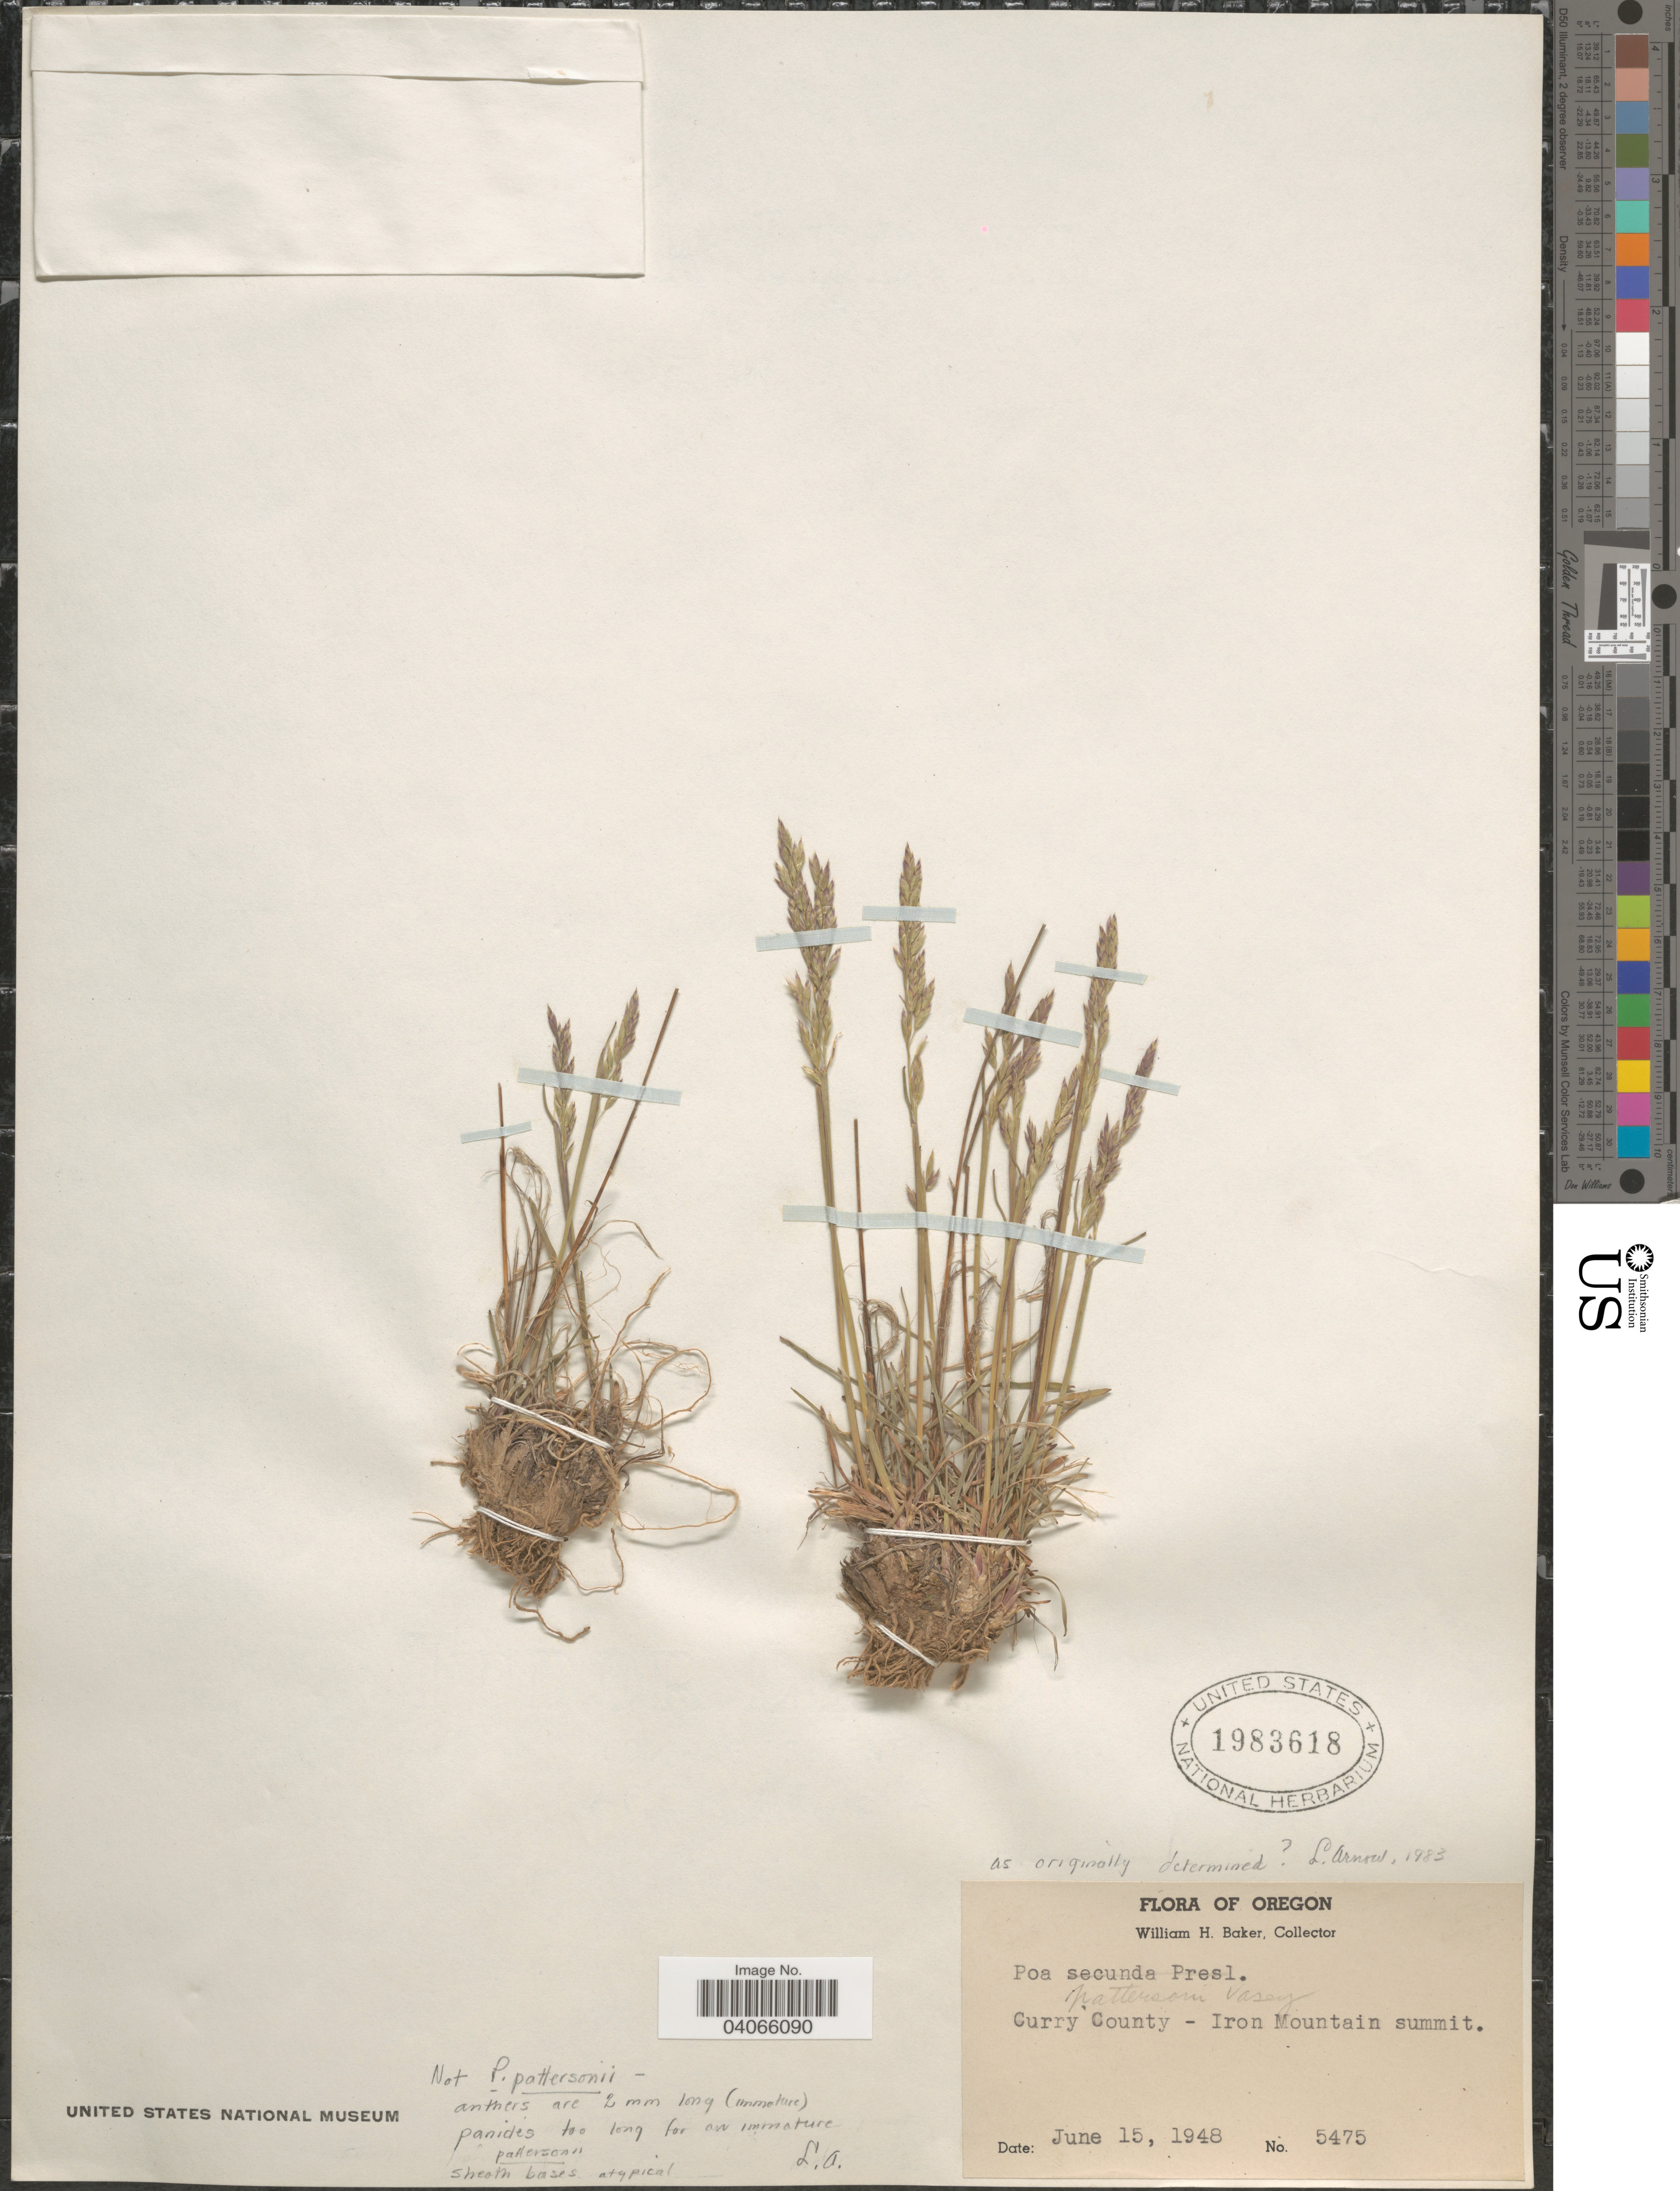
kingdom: Plantae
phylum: Tracheophyta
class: Liliopsida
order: Poales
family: Poaceae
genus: Poa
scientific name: Poa secunda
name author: J. Presl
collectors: W. H. Baker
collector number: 5475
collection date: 1948-06-15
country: United States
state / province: Oregon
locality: Curry County - Iron Mountain summit.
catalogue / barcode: US 1983618